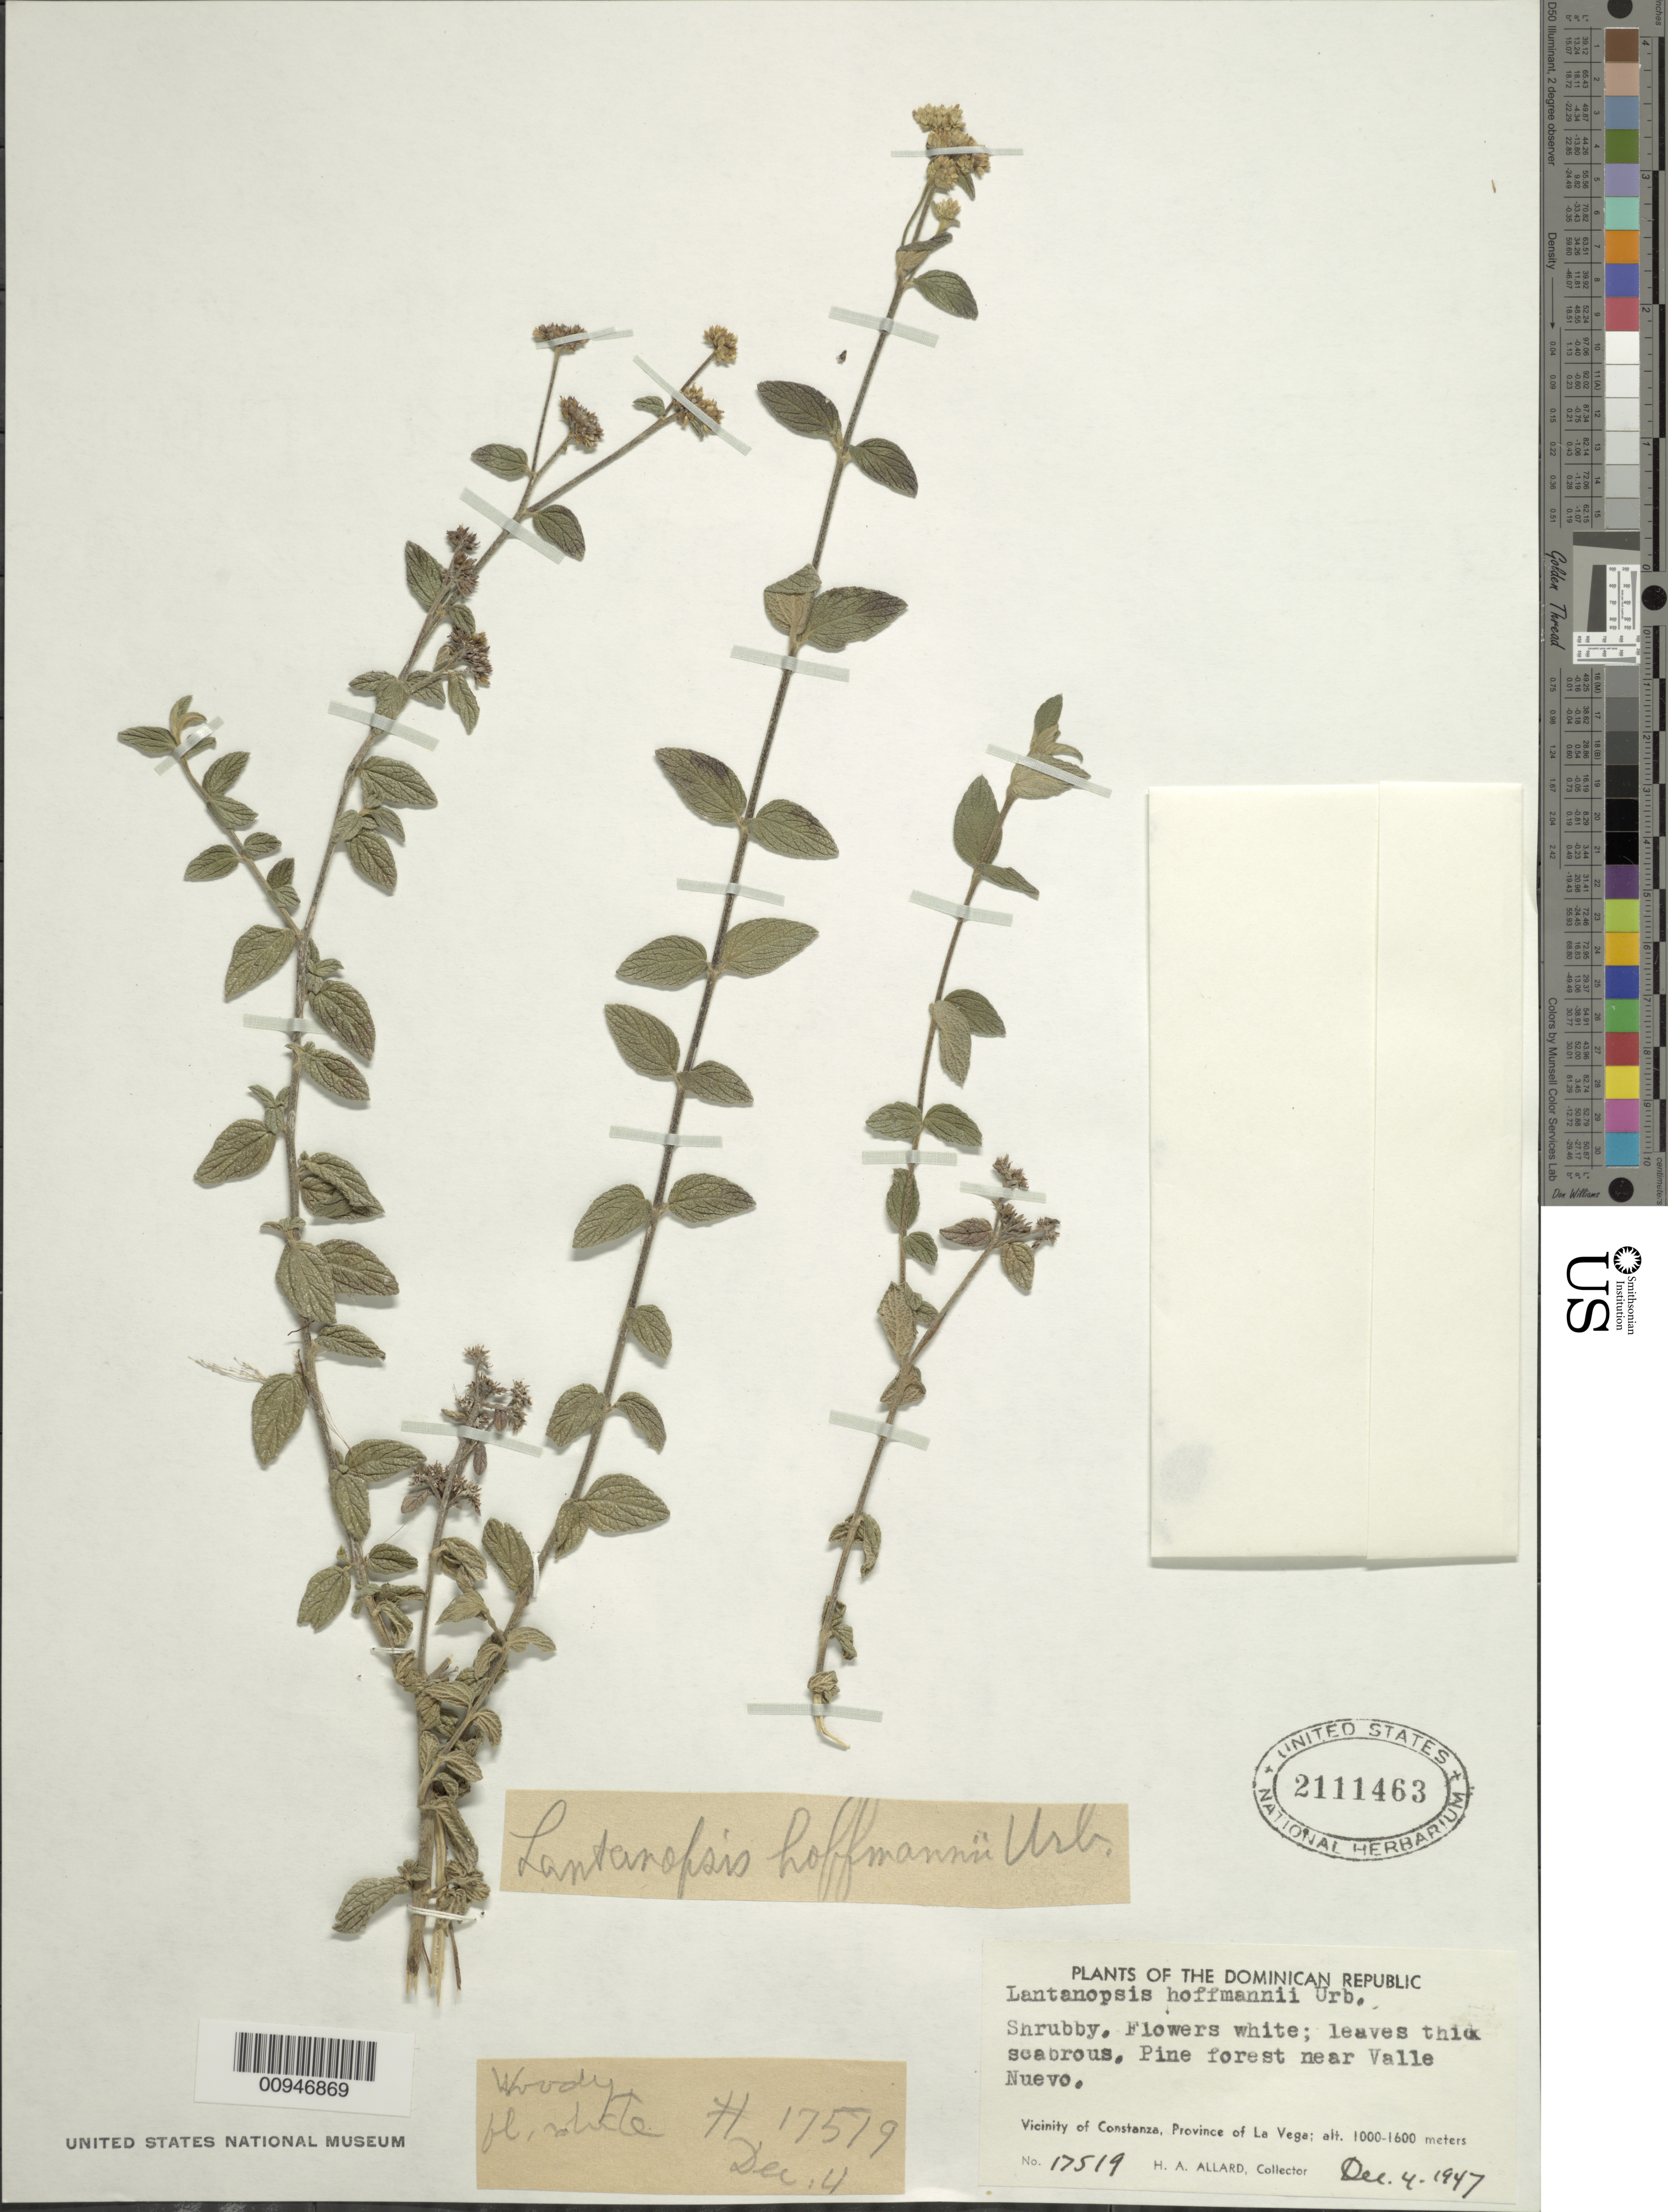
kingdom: Plantae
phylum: Tracheophyta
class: Magnoliopsida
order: Asterales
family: Asteraceae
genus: Lantanopsis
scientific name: Lantanopsis hoffmannii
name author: Urb.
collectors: H. A. Allard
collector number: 17519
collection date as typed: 04 Dec 1947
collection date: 1947-12-04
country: Dominican Republic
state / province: La Vega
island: Hispaniola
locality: Vicinity of Constanza, near Valley Nuevo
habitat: Pine forest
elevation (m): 1000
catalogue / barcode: US 2111463